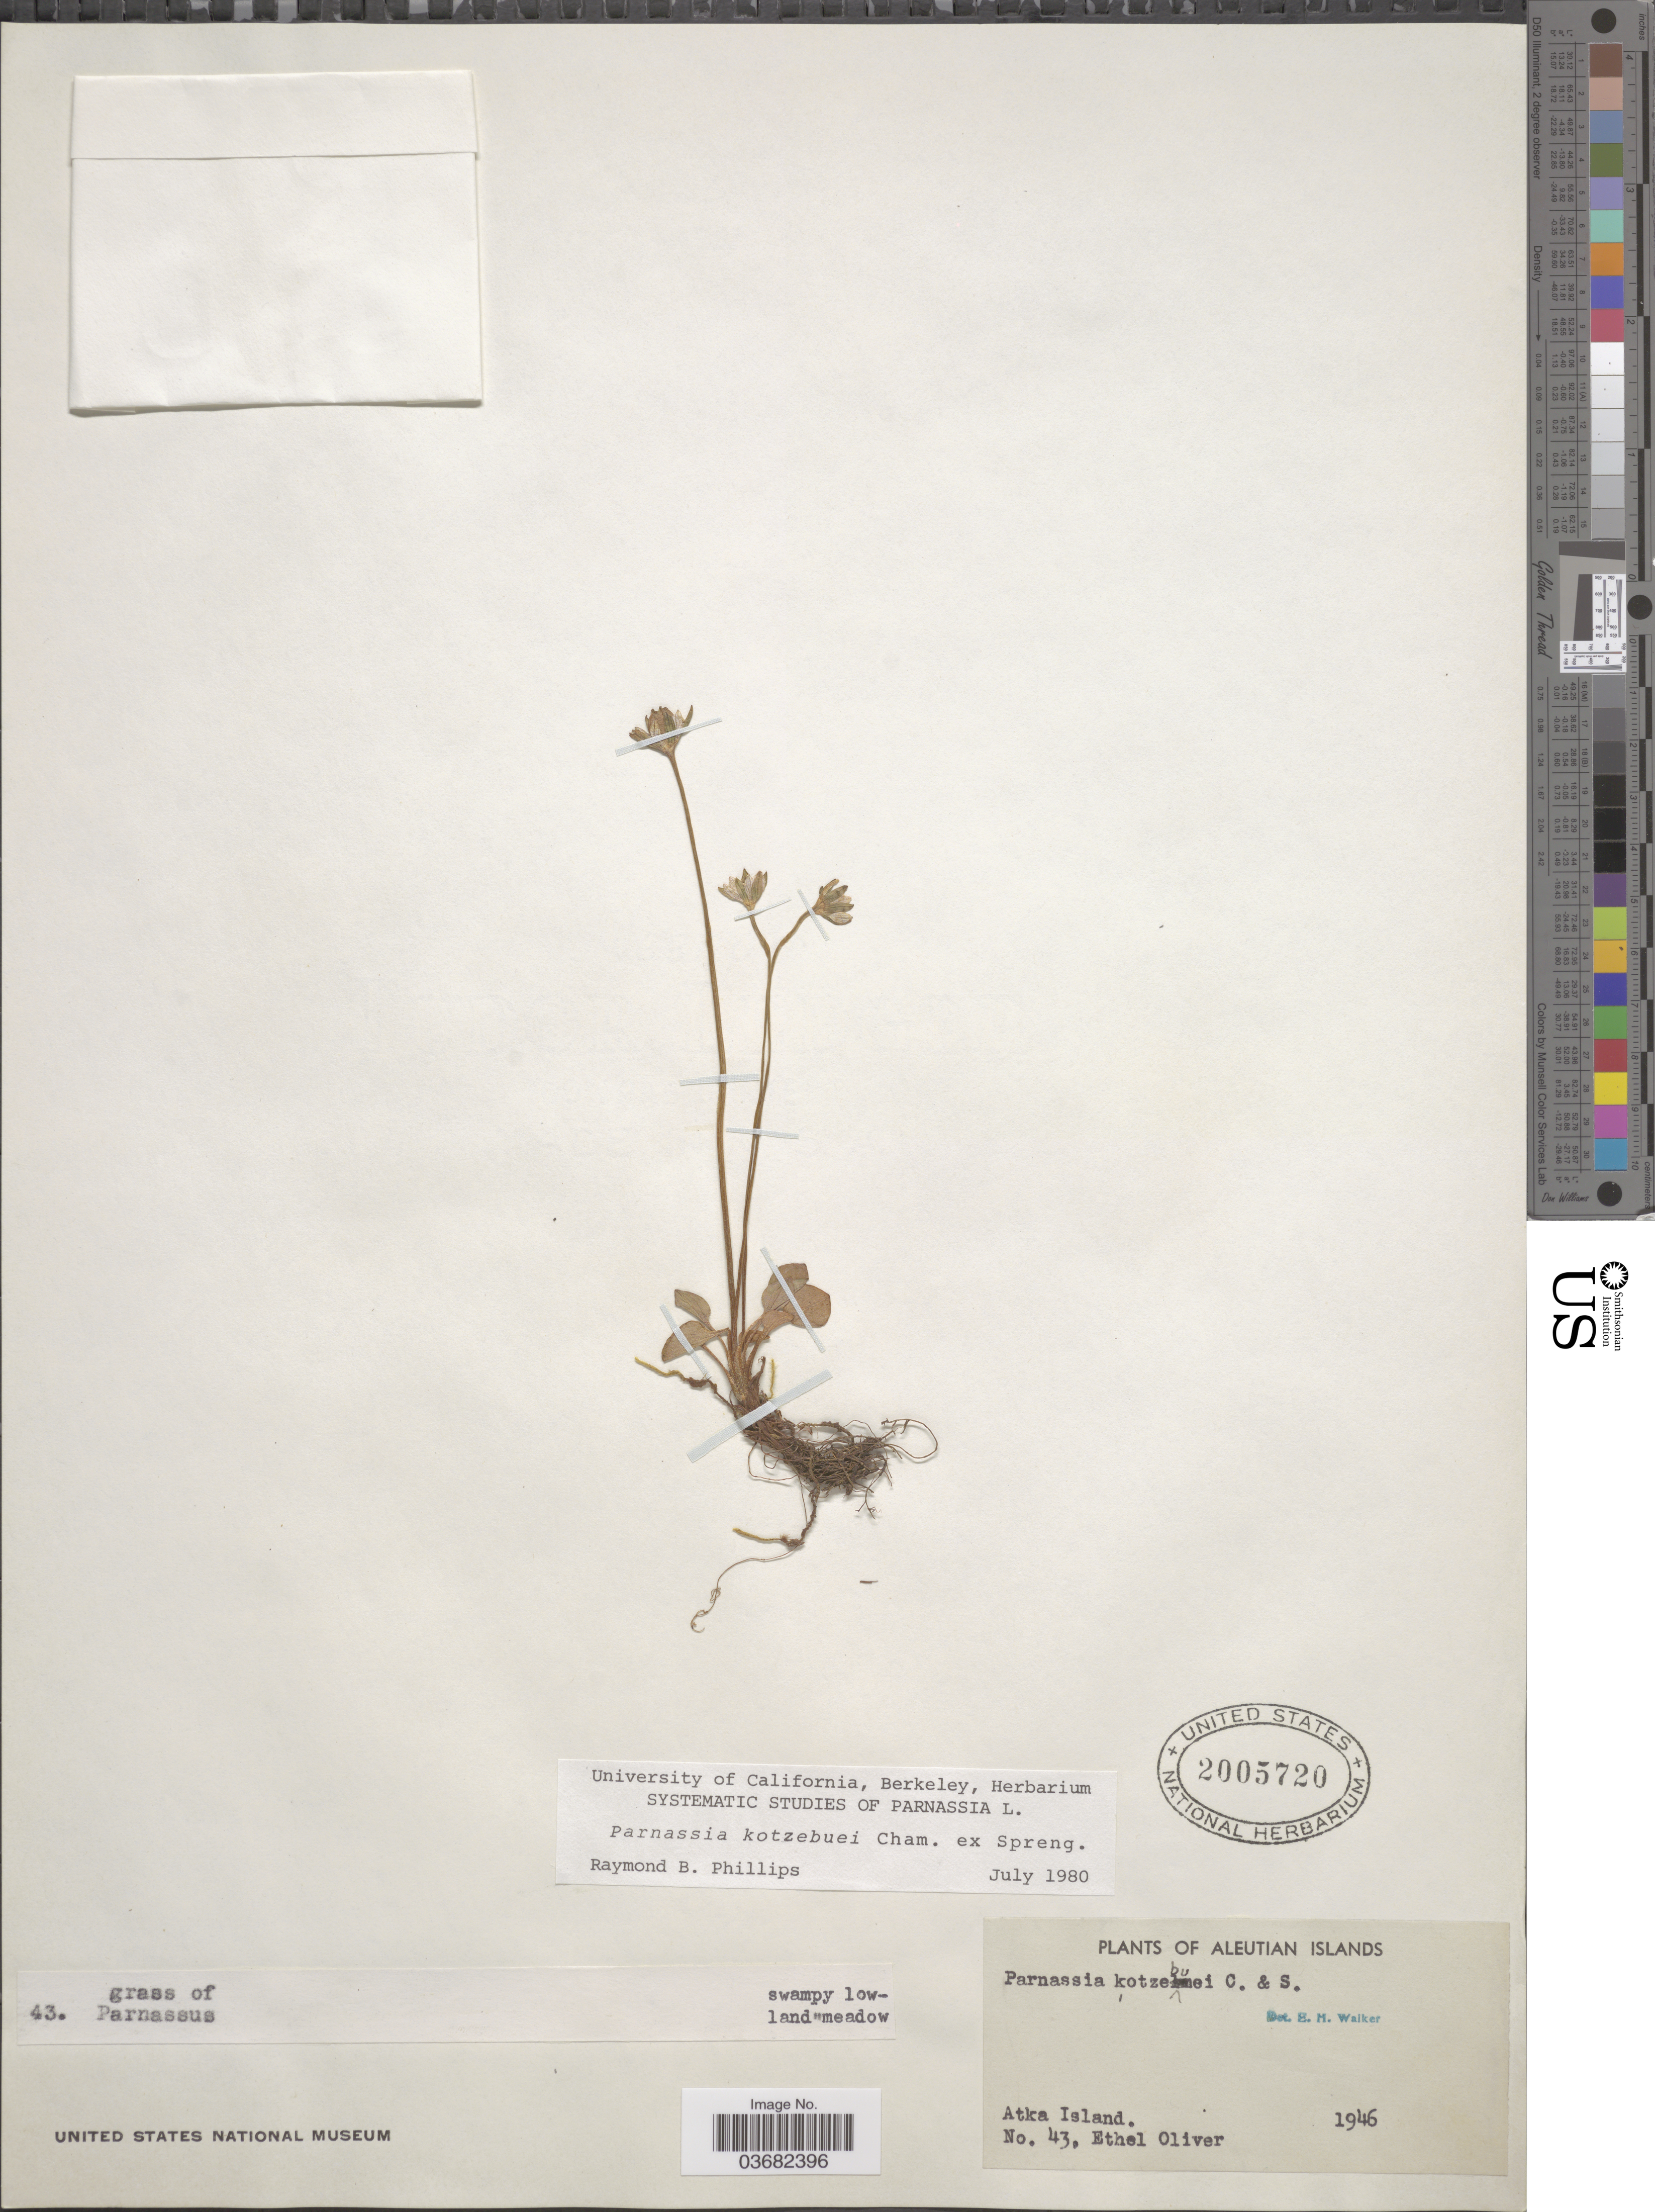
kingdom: Plantae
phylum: Tracheophyta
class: Magnoliopsida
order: Celastrales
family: Parnassiaceae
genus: Parnassia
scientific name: Parnassia kotzebuei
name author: Cham. ex Spreng.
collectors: E. Oliver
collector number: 43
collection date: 1946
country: United States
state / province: Alaska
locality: Aleutian Islands. Atka Island.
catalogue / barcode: US 2005720